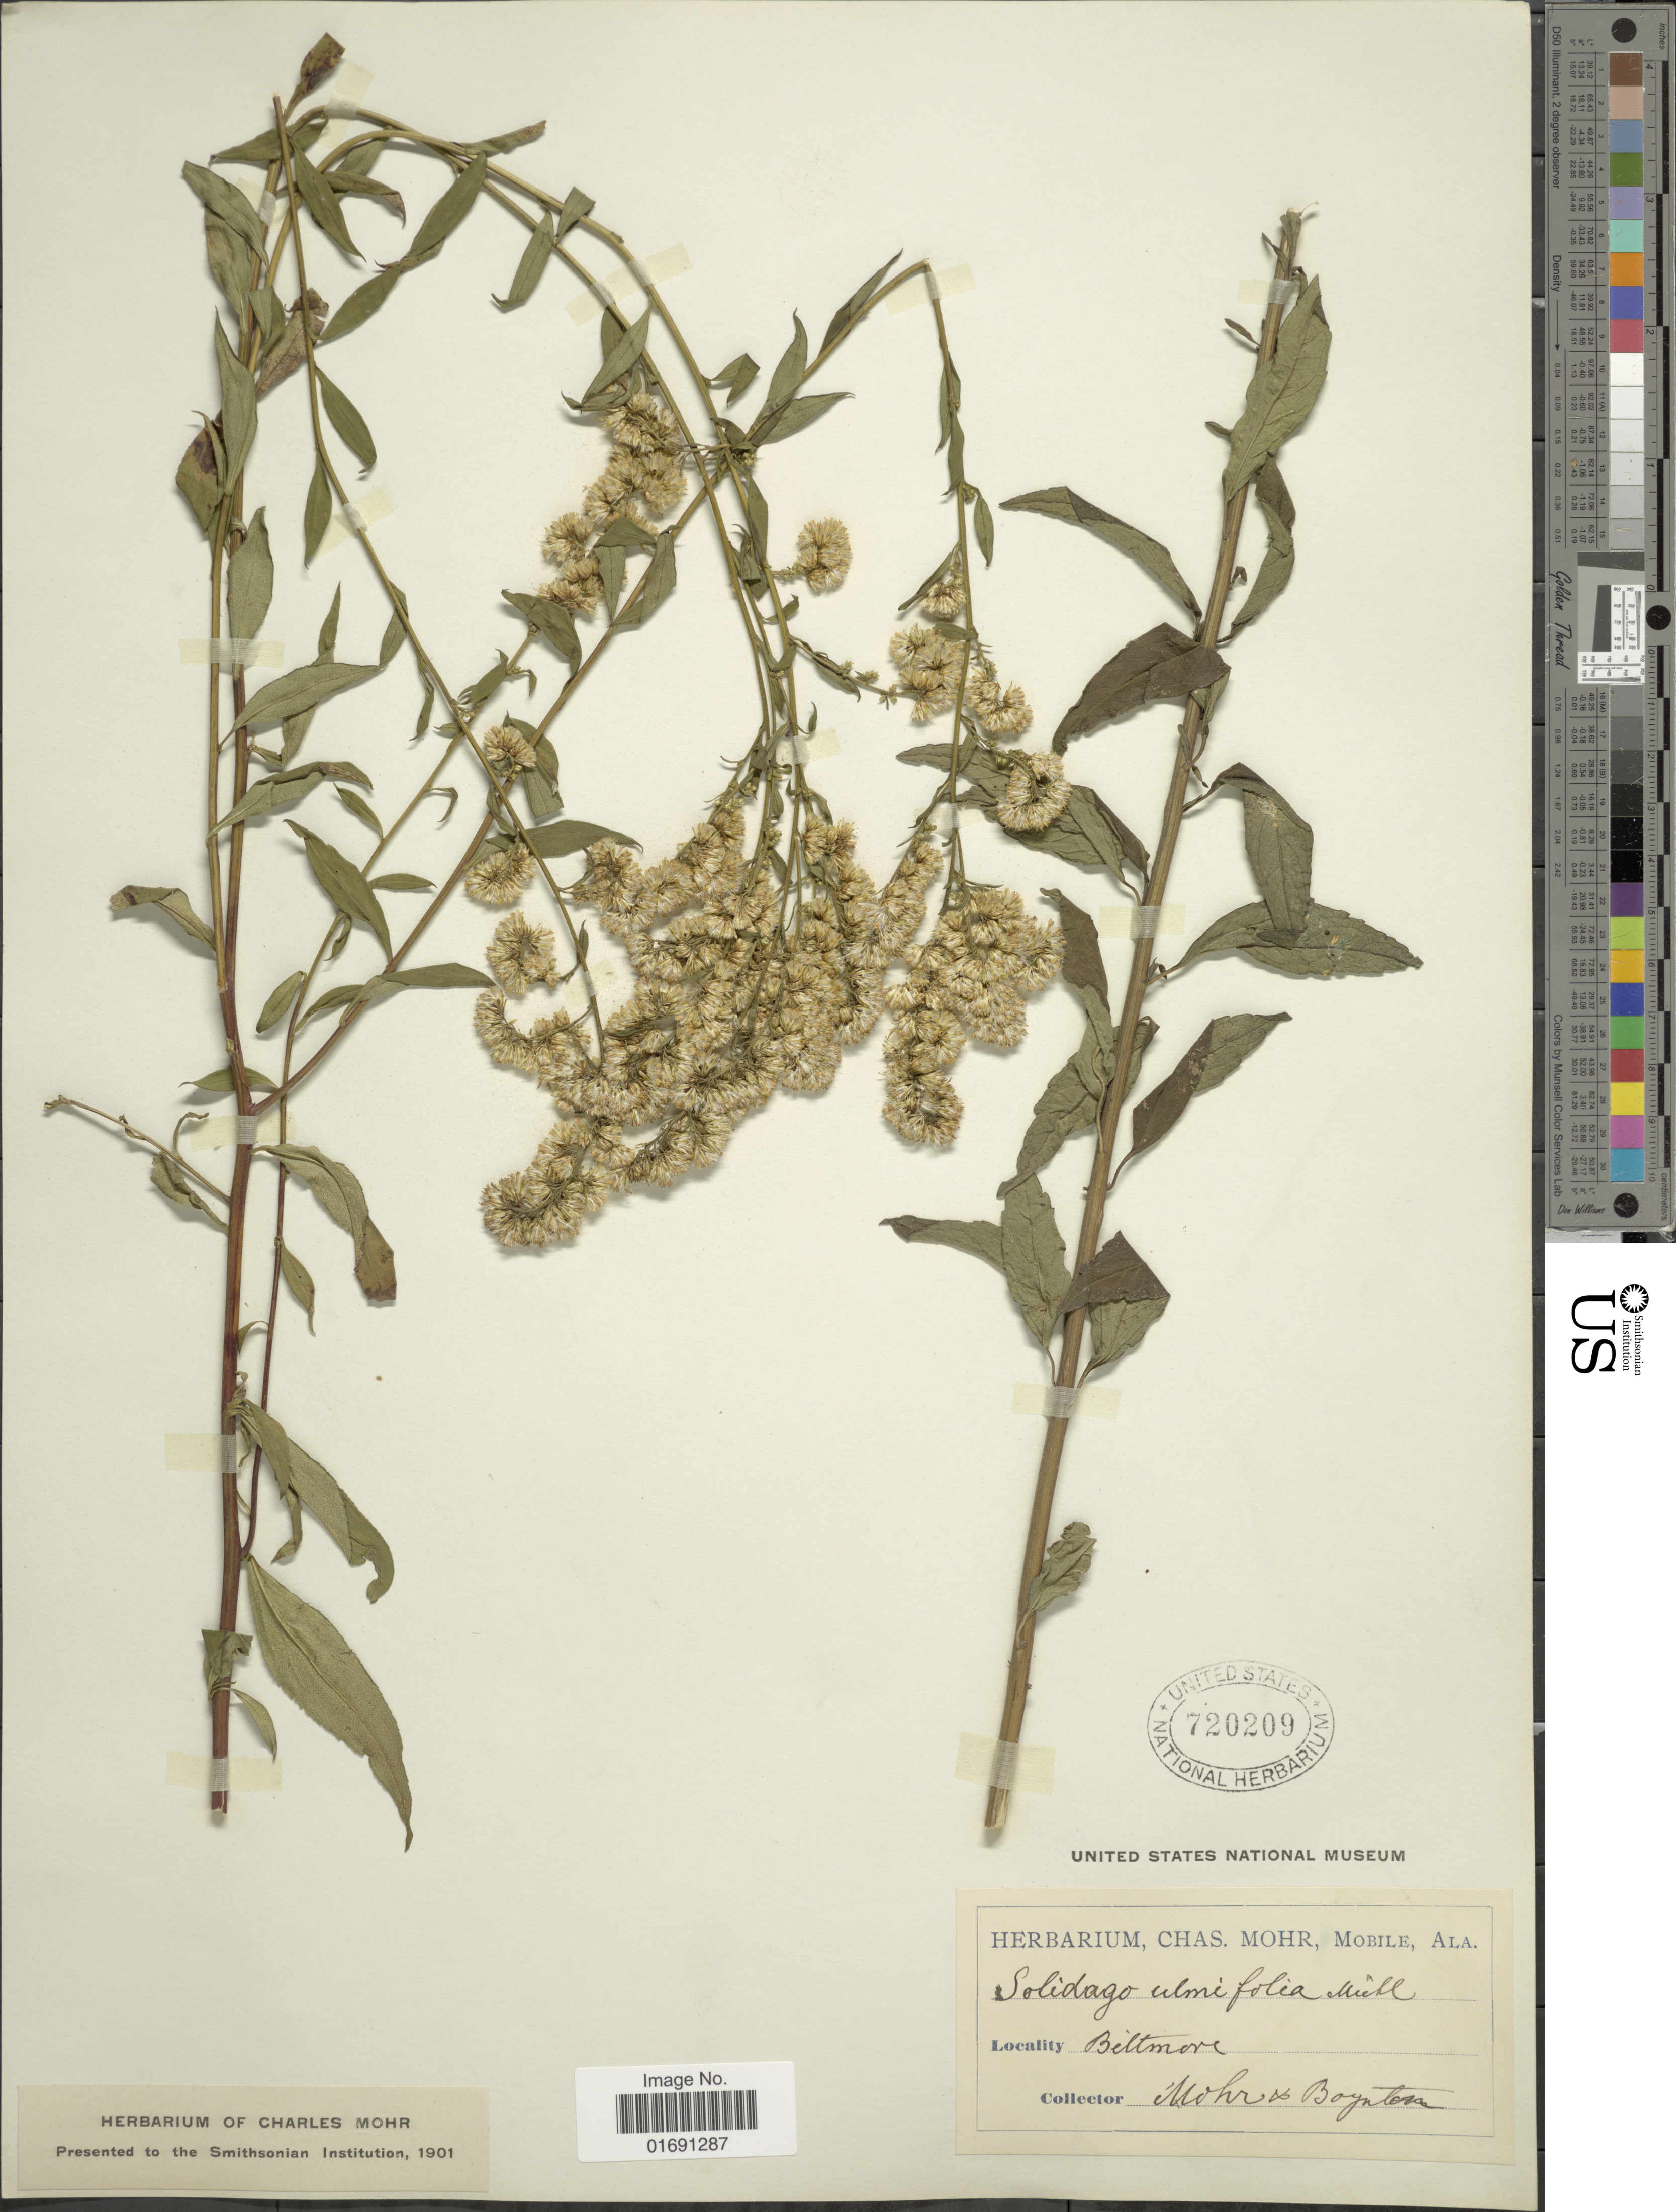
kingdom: Plantae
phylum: Tracheophyta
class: Magnoliopsida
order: Asterales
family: Asteraceae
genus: Solidago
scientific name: Solidago ulmifolia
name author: Muhl. ex Willd.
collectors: Mohr, C. T. (herbarium) & -. Boynton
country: United States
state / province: North Carolina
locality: Biltmore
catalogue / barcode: US 720209